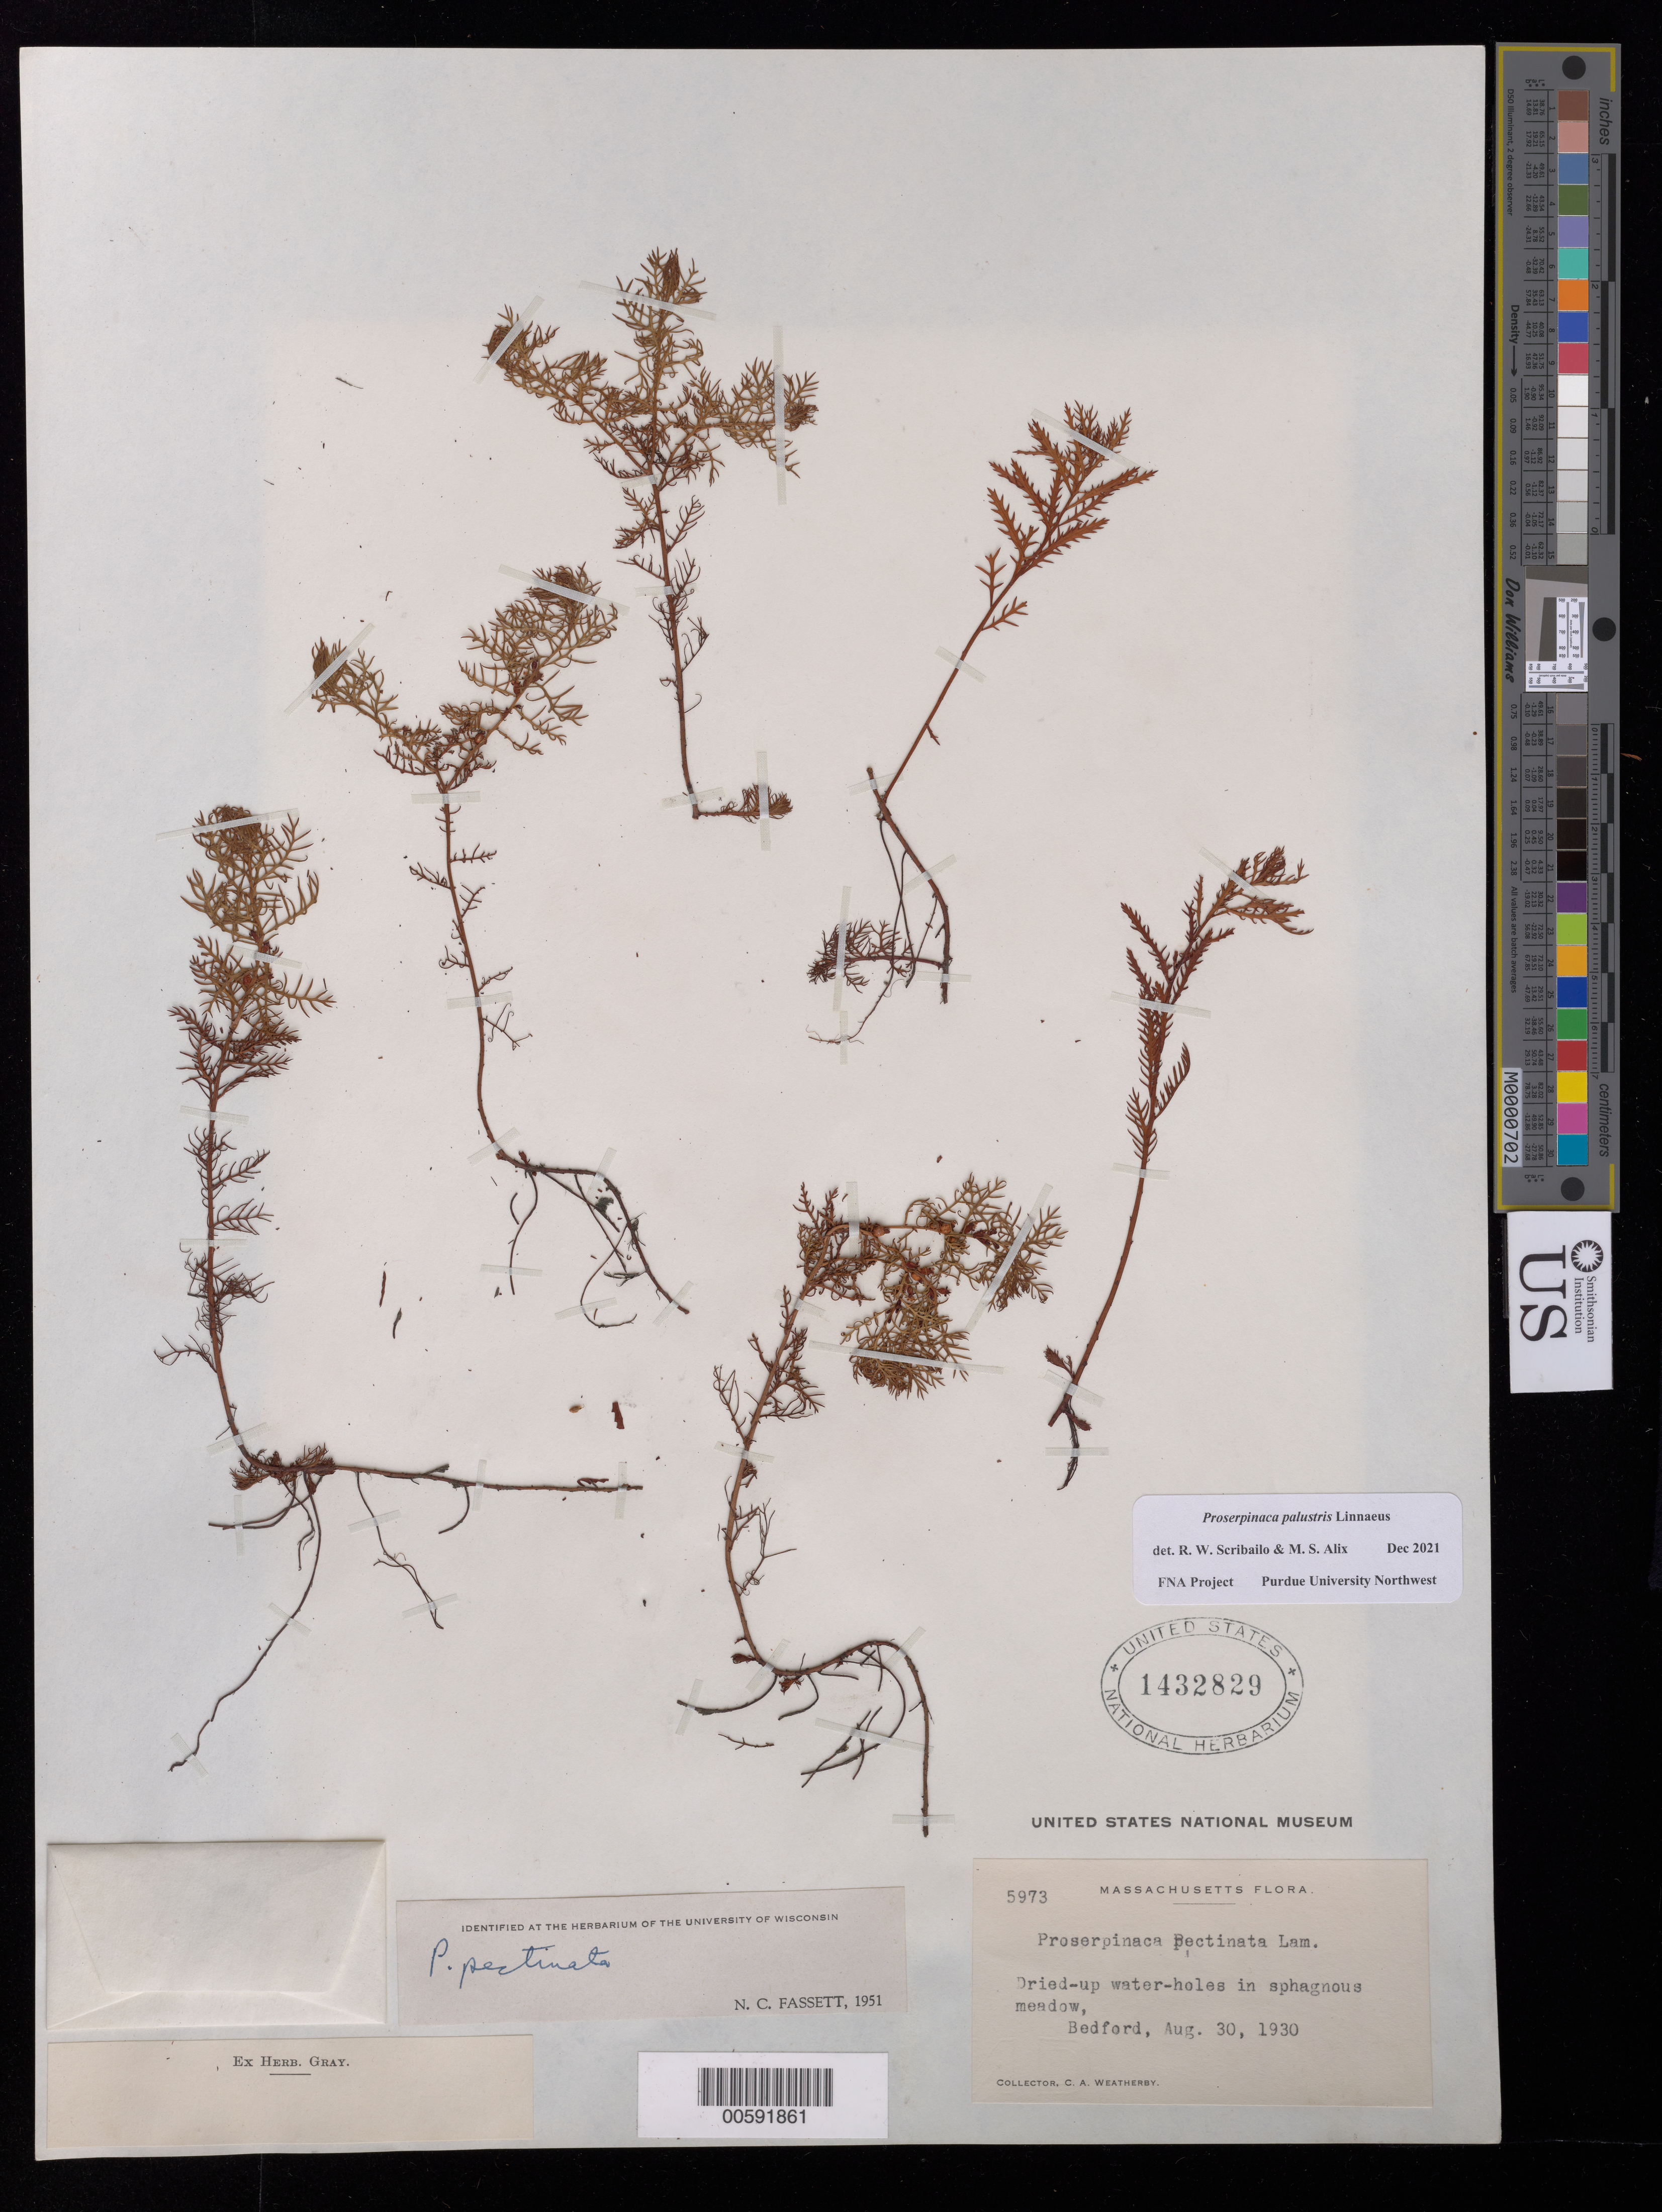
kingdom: Plantae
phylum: Tracheophyta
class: Magnoliopsida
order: Saxifragales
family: Haloragaceae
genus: Proserpinaca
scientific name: Proserpinaca palustris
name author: L.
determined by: Scribailo, R. W.; Alix, M. S.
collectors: C. A. Weatherby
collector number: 5973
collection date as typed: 30 Aug 1930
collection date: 1930-08-30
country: United States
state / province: Massachusetts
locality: Bedford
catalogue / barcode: US 1432829